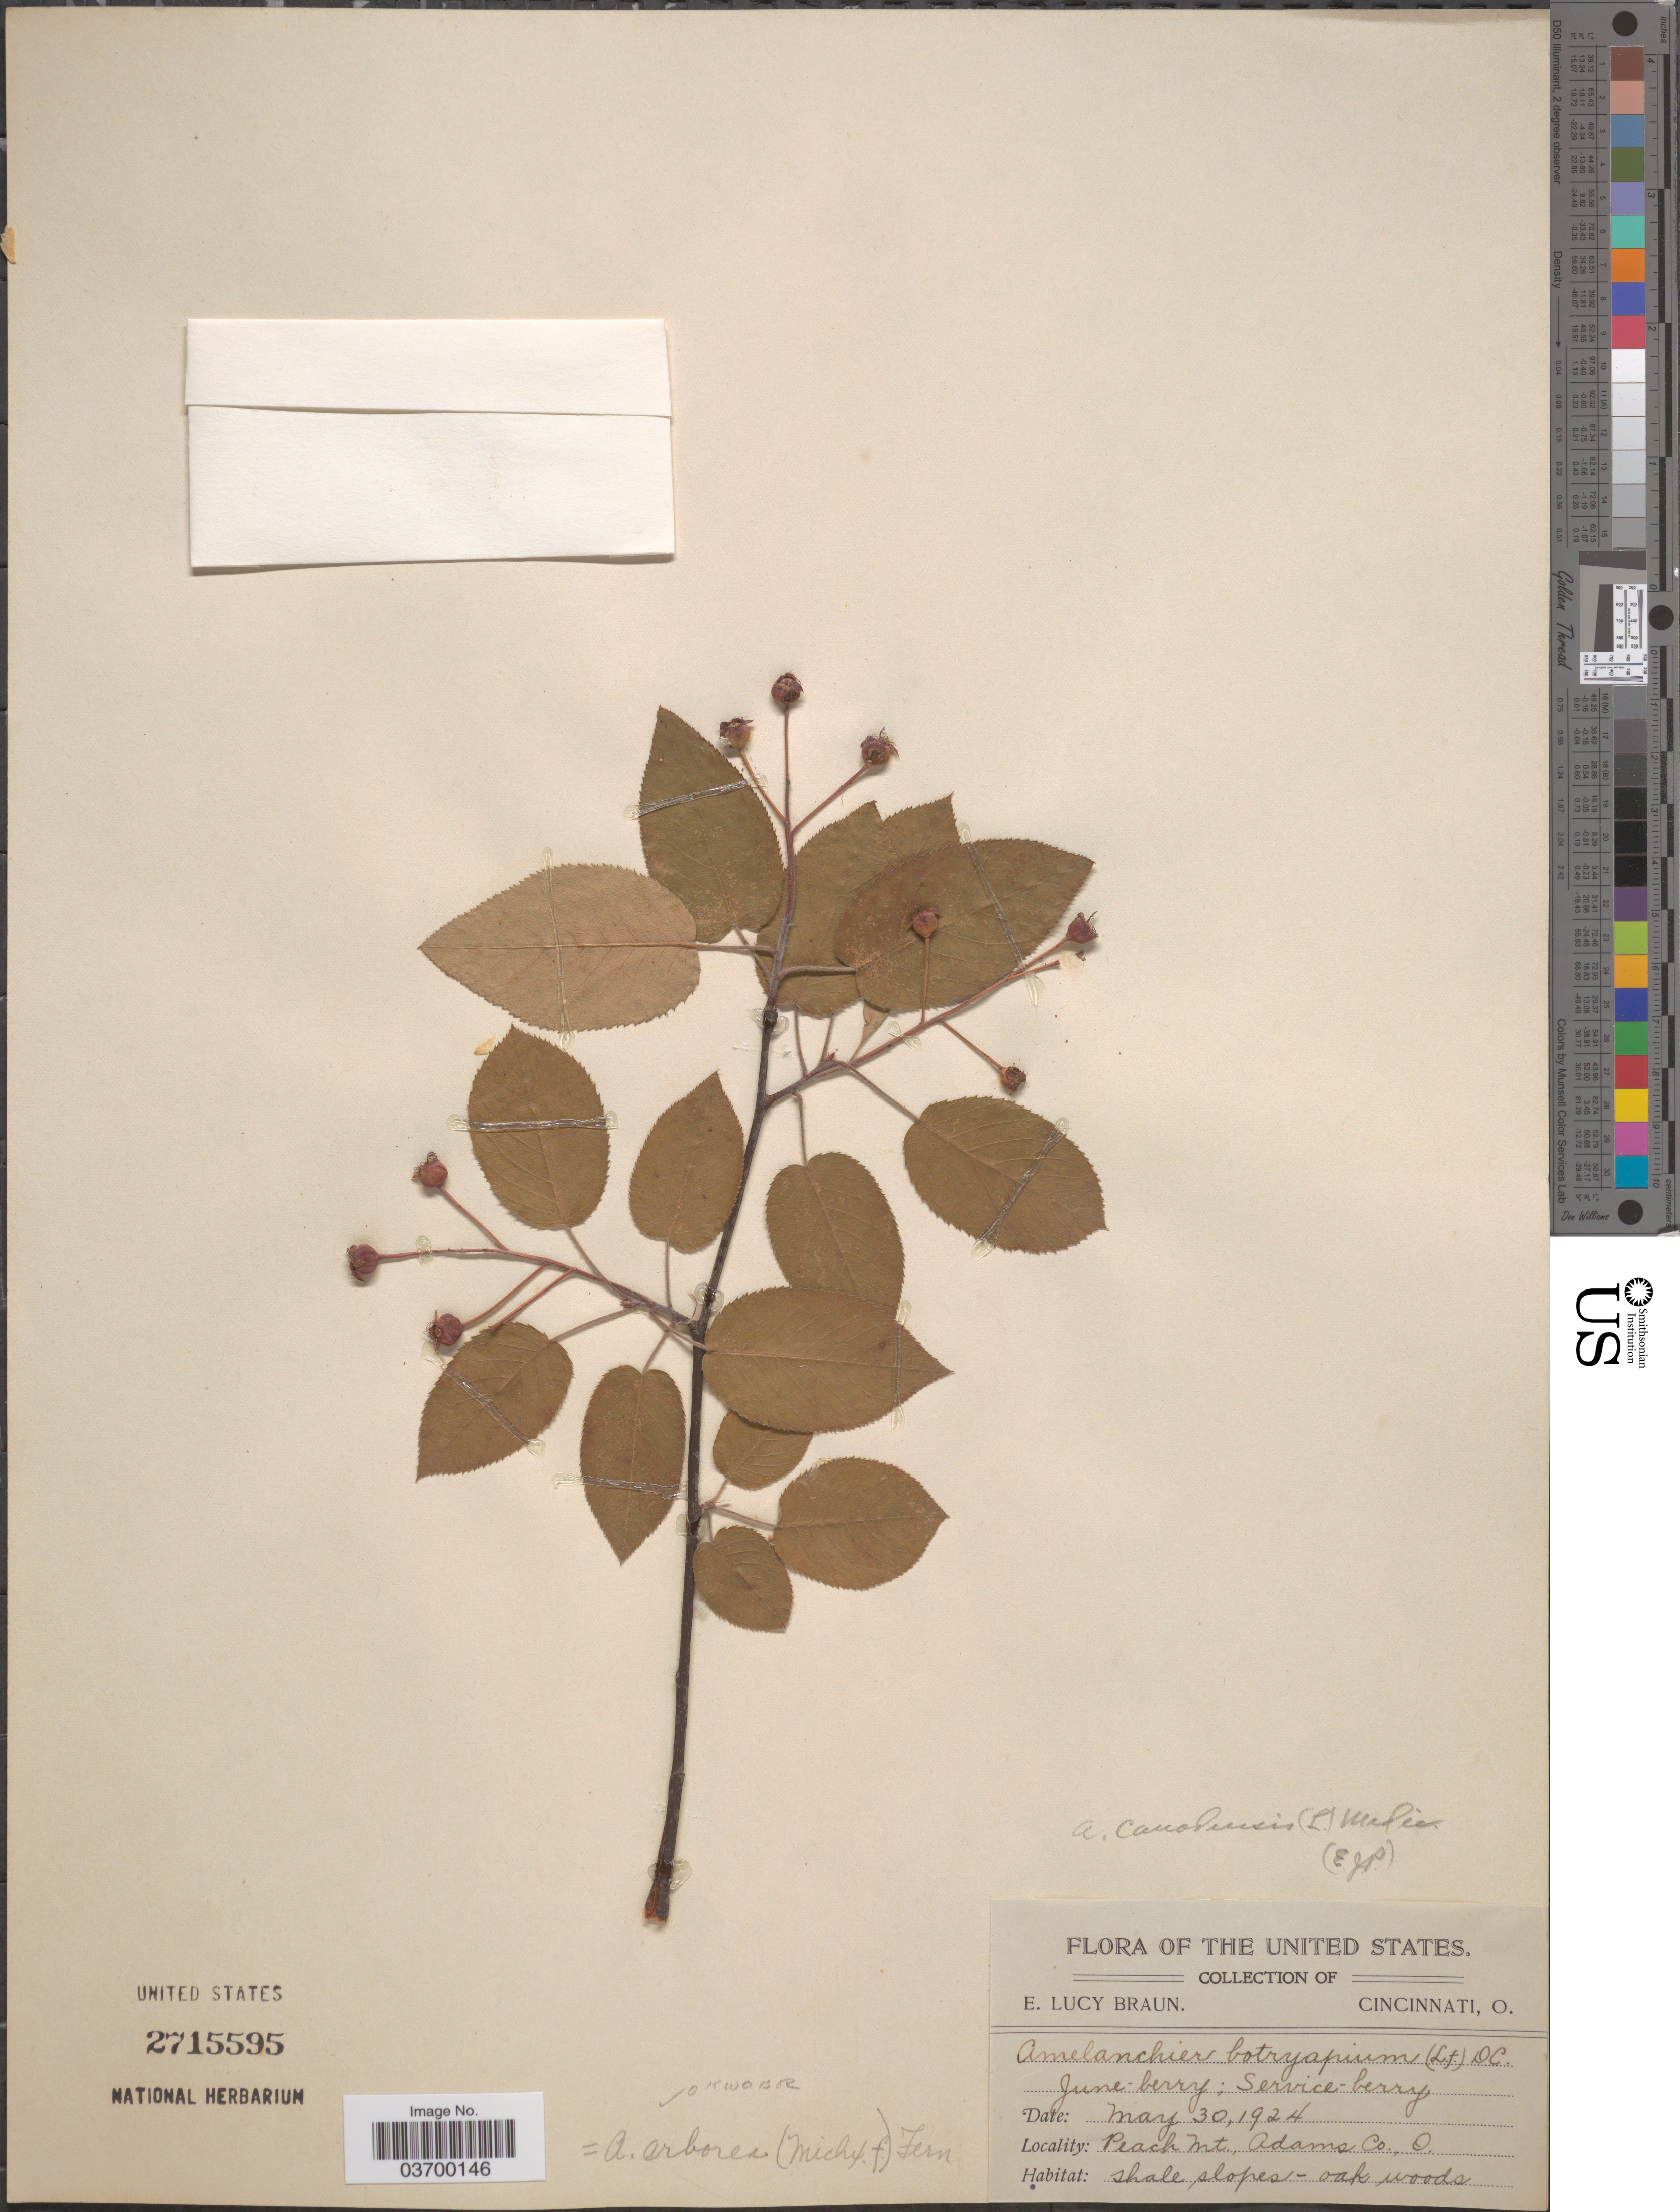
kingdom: Plantae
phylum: Tracheophyta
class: Magnoliopsida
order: Rosales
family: Rosaceae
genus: Amelanchier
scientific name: Amelanchier arborea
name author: (F. Michx.) Fernald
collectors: E. L. Braun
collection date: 1924-05-30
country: United States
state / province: Ohio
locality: Peach Mt., Adams Co.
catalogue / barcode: US 2715595